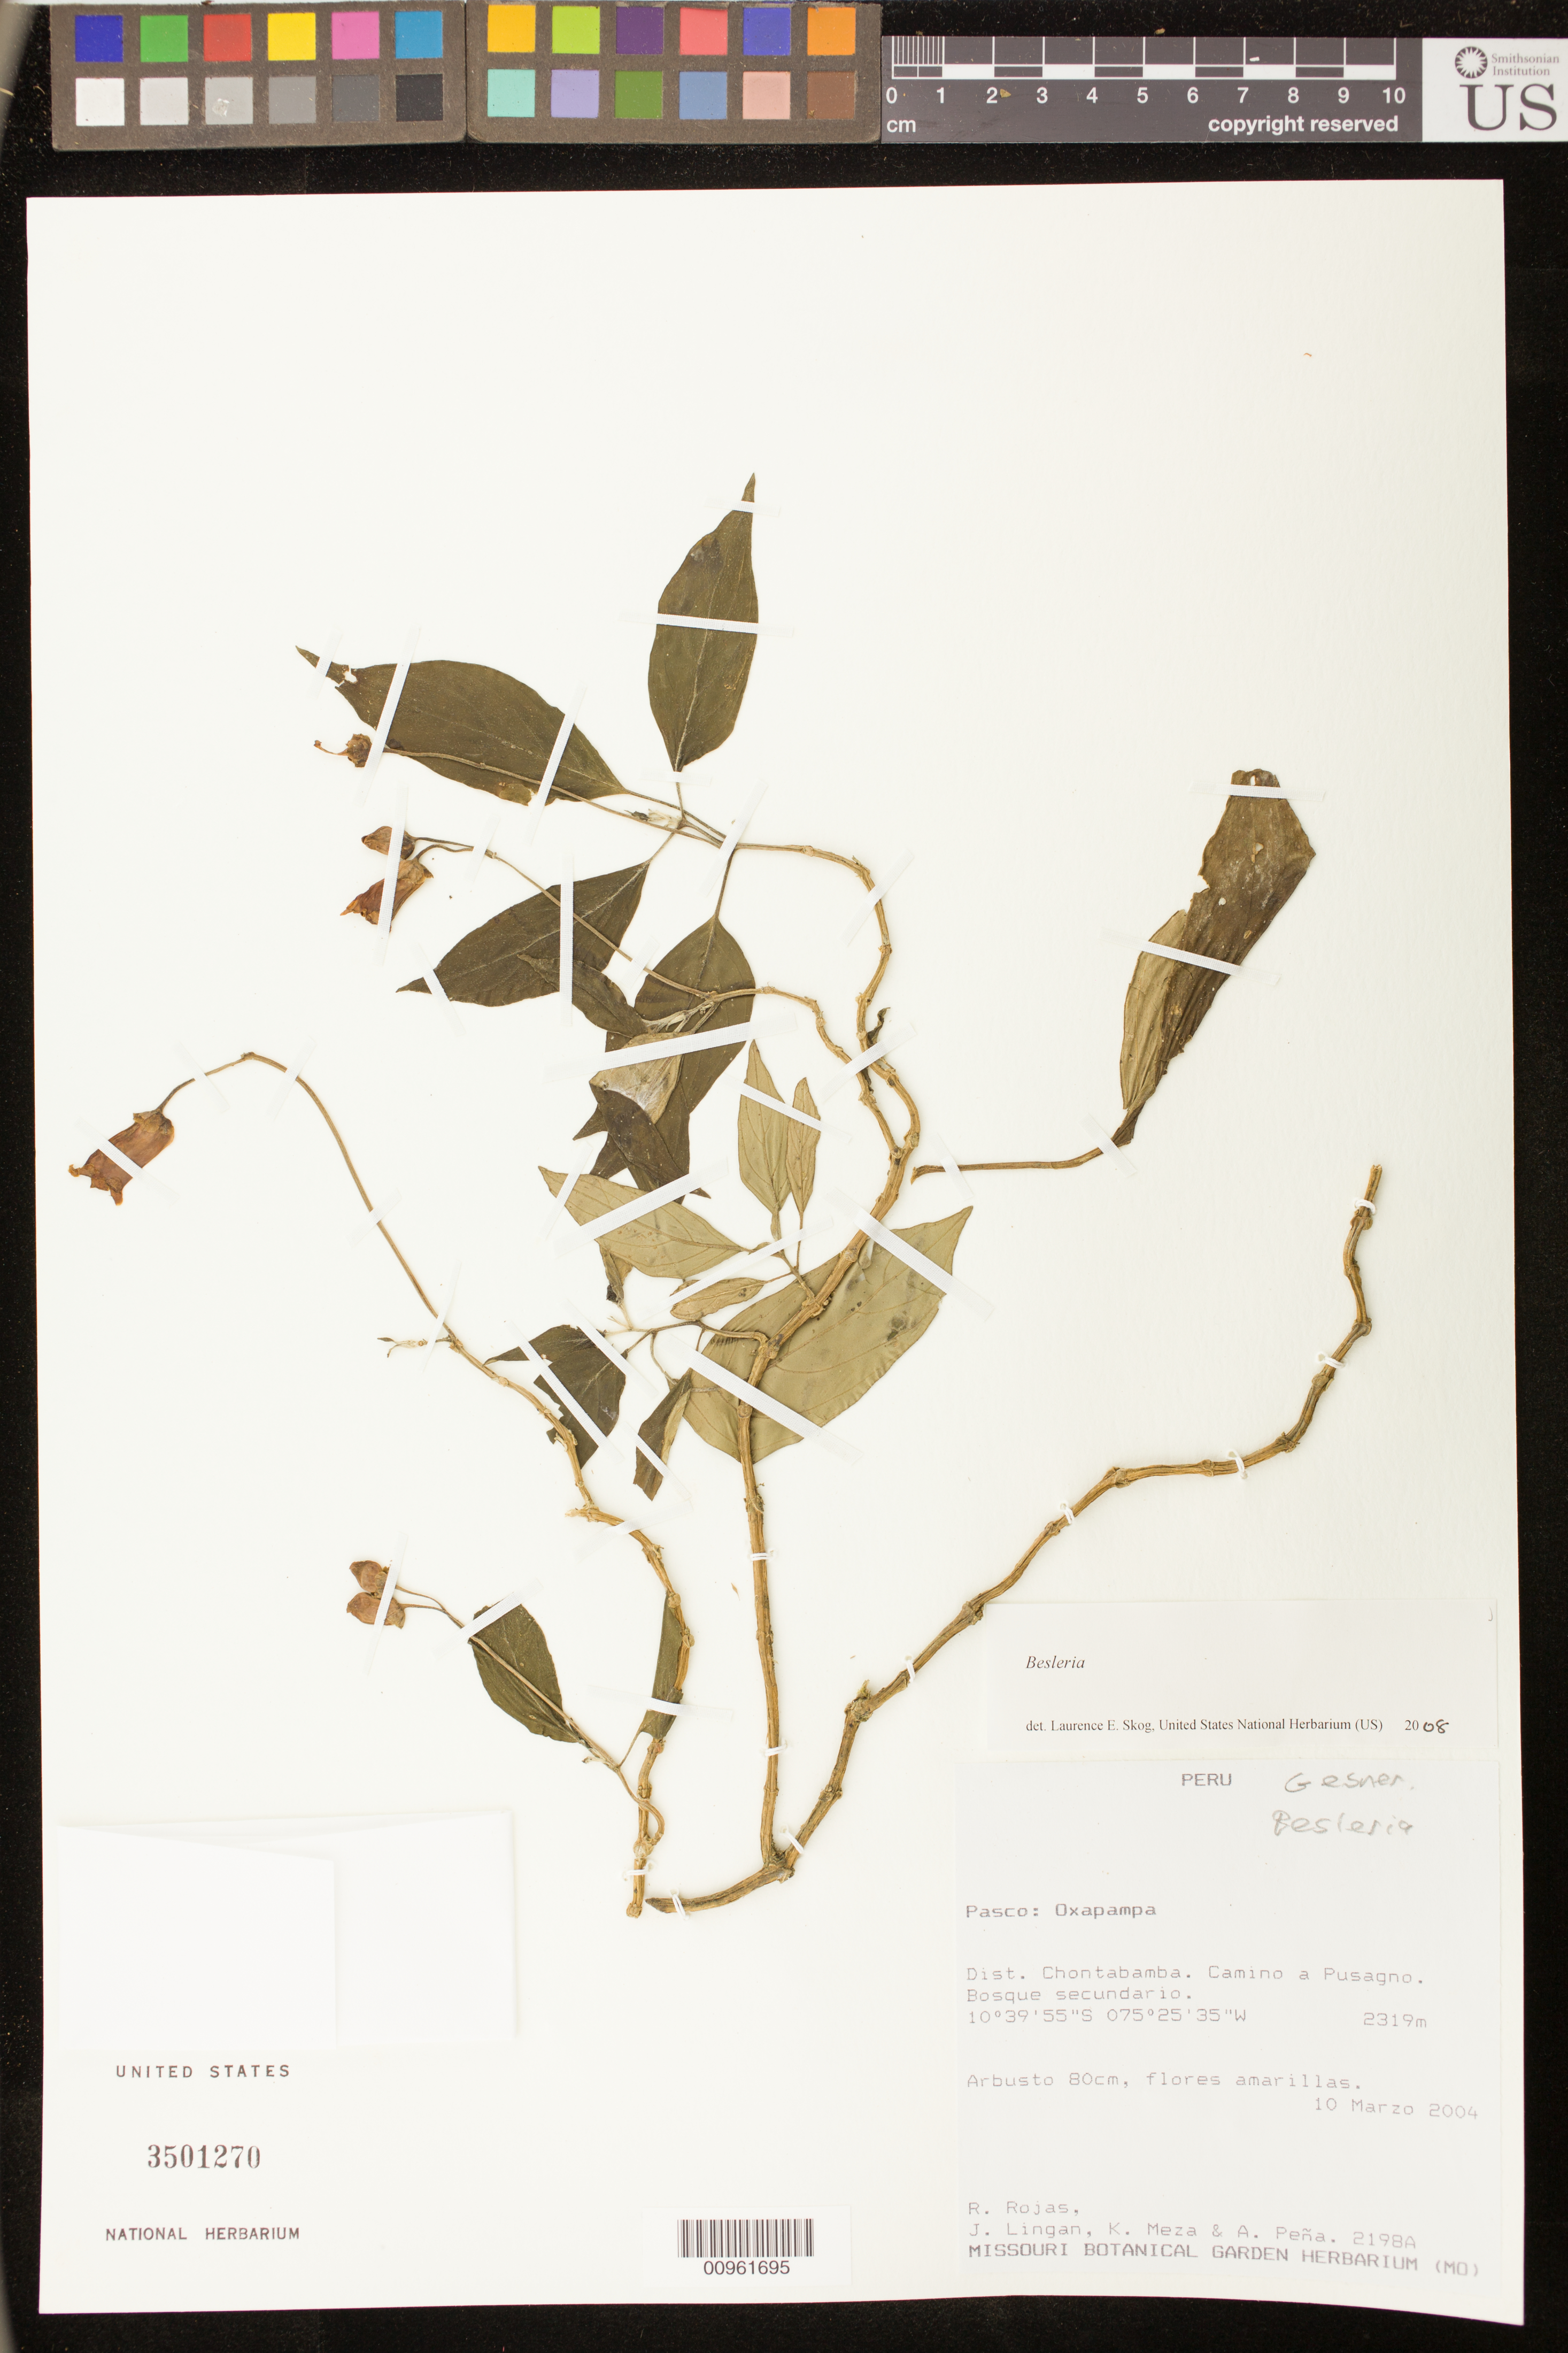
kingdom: Plantae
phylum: Tracheophyta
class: Magnoliopsida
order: Lamiales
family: Gesneriaceae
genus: Besleria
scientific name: Besleria sp.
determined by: Skog, Laurence E.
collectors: R. Rojas & et al.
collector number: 2198 A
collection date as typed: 10 Mar 2004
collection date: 2004-03-10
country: Peru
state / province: Pasco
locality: Pasco: Oxapampa. Dist. Ocapampa. Camino a Pusagno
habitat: Bosque secundario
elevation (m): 2319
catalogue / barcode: US 3501270